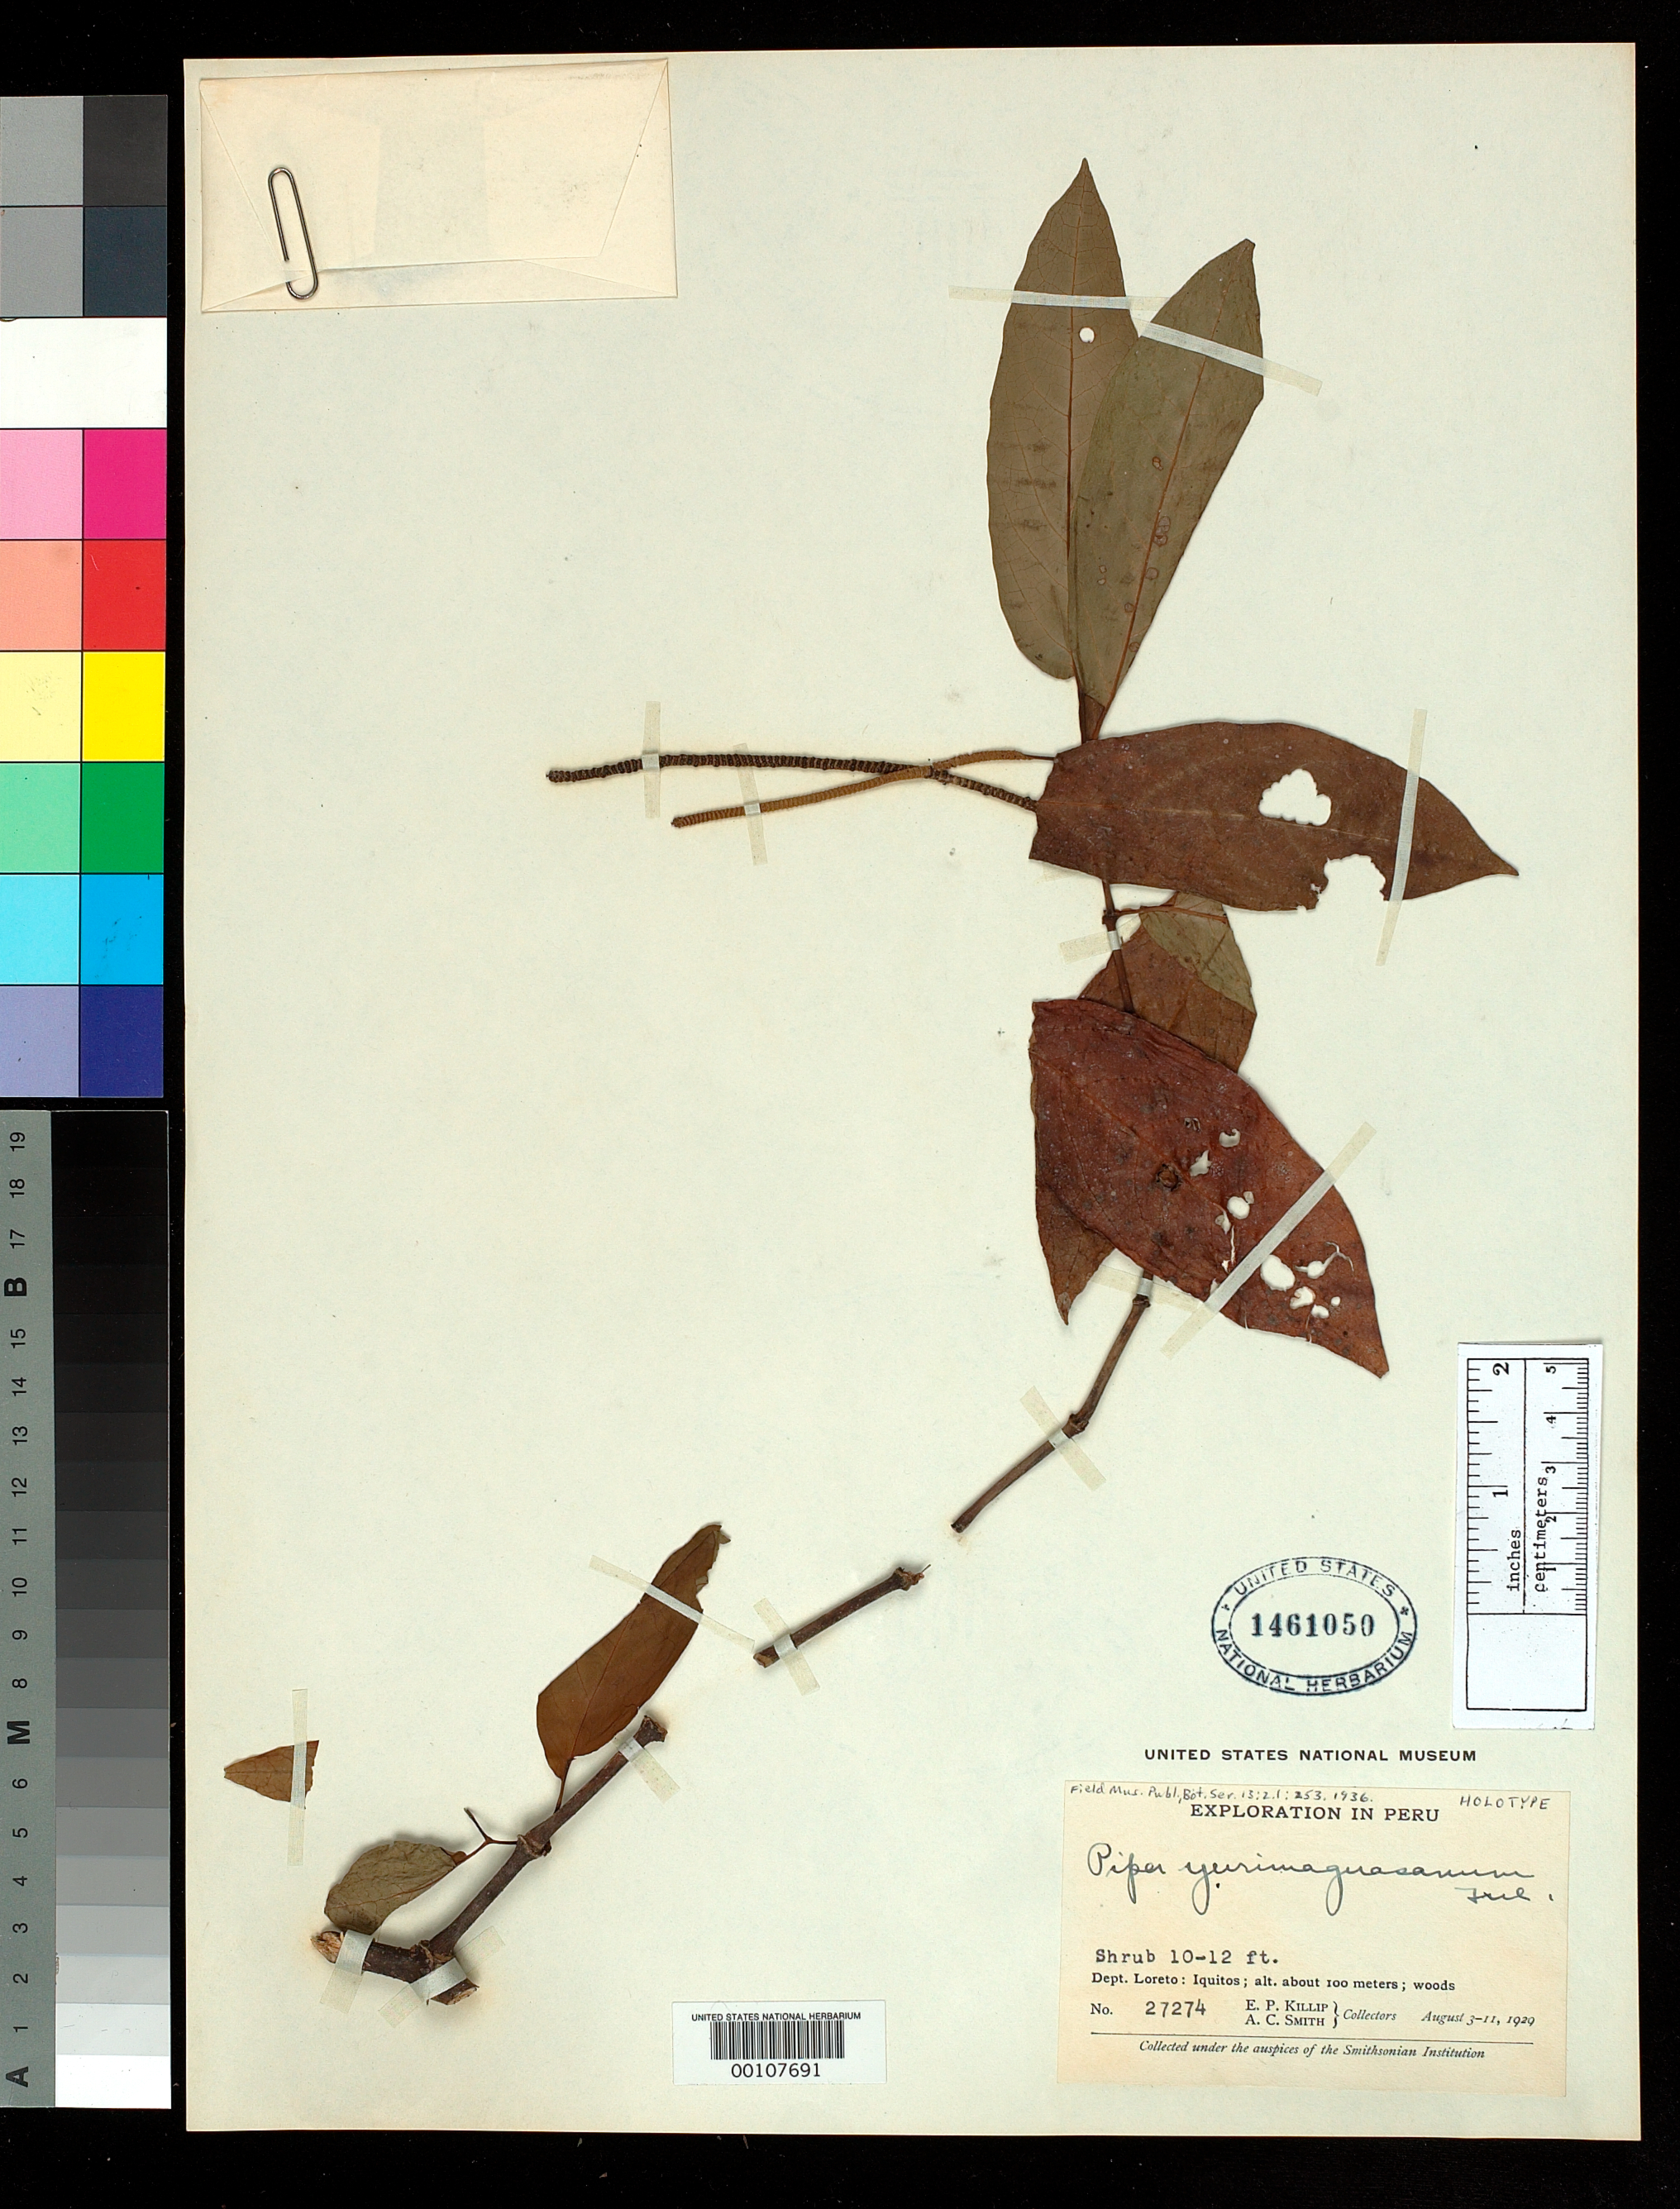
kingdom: Plantae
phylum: Tracheophyta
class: Magnoliopsida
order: Piperales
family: Piperaceae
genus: Piper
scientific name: Piper yurimaguasanum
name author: Trel. in J.F. Macbr.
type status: Holotype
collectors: E. P. Killip & A. C. Smith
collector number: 27628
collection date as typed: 23 Aug 1929 to 07 Sep 1929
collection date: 1929-08-23/1929-09-07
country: Peru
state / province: Loreto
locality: Yurimaguas, Rio Huallaga.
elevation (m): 100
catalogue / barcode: US 1461050